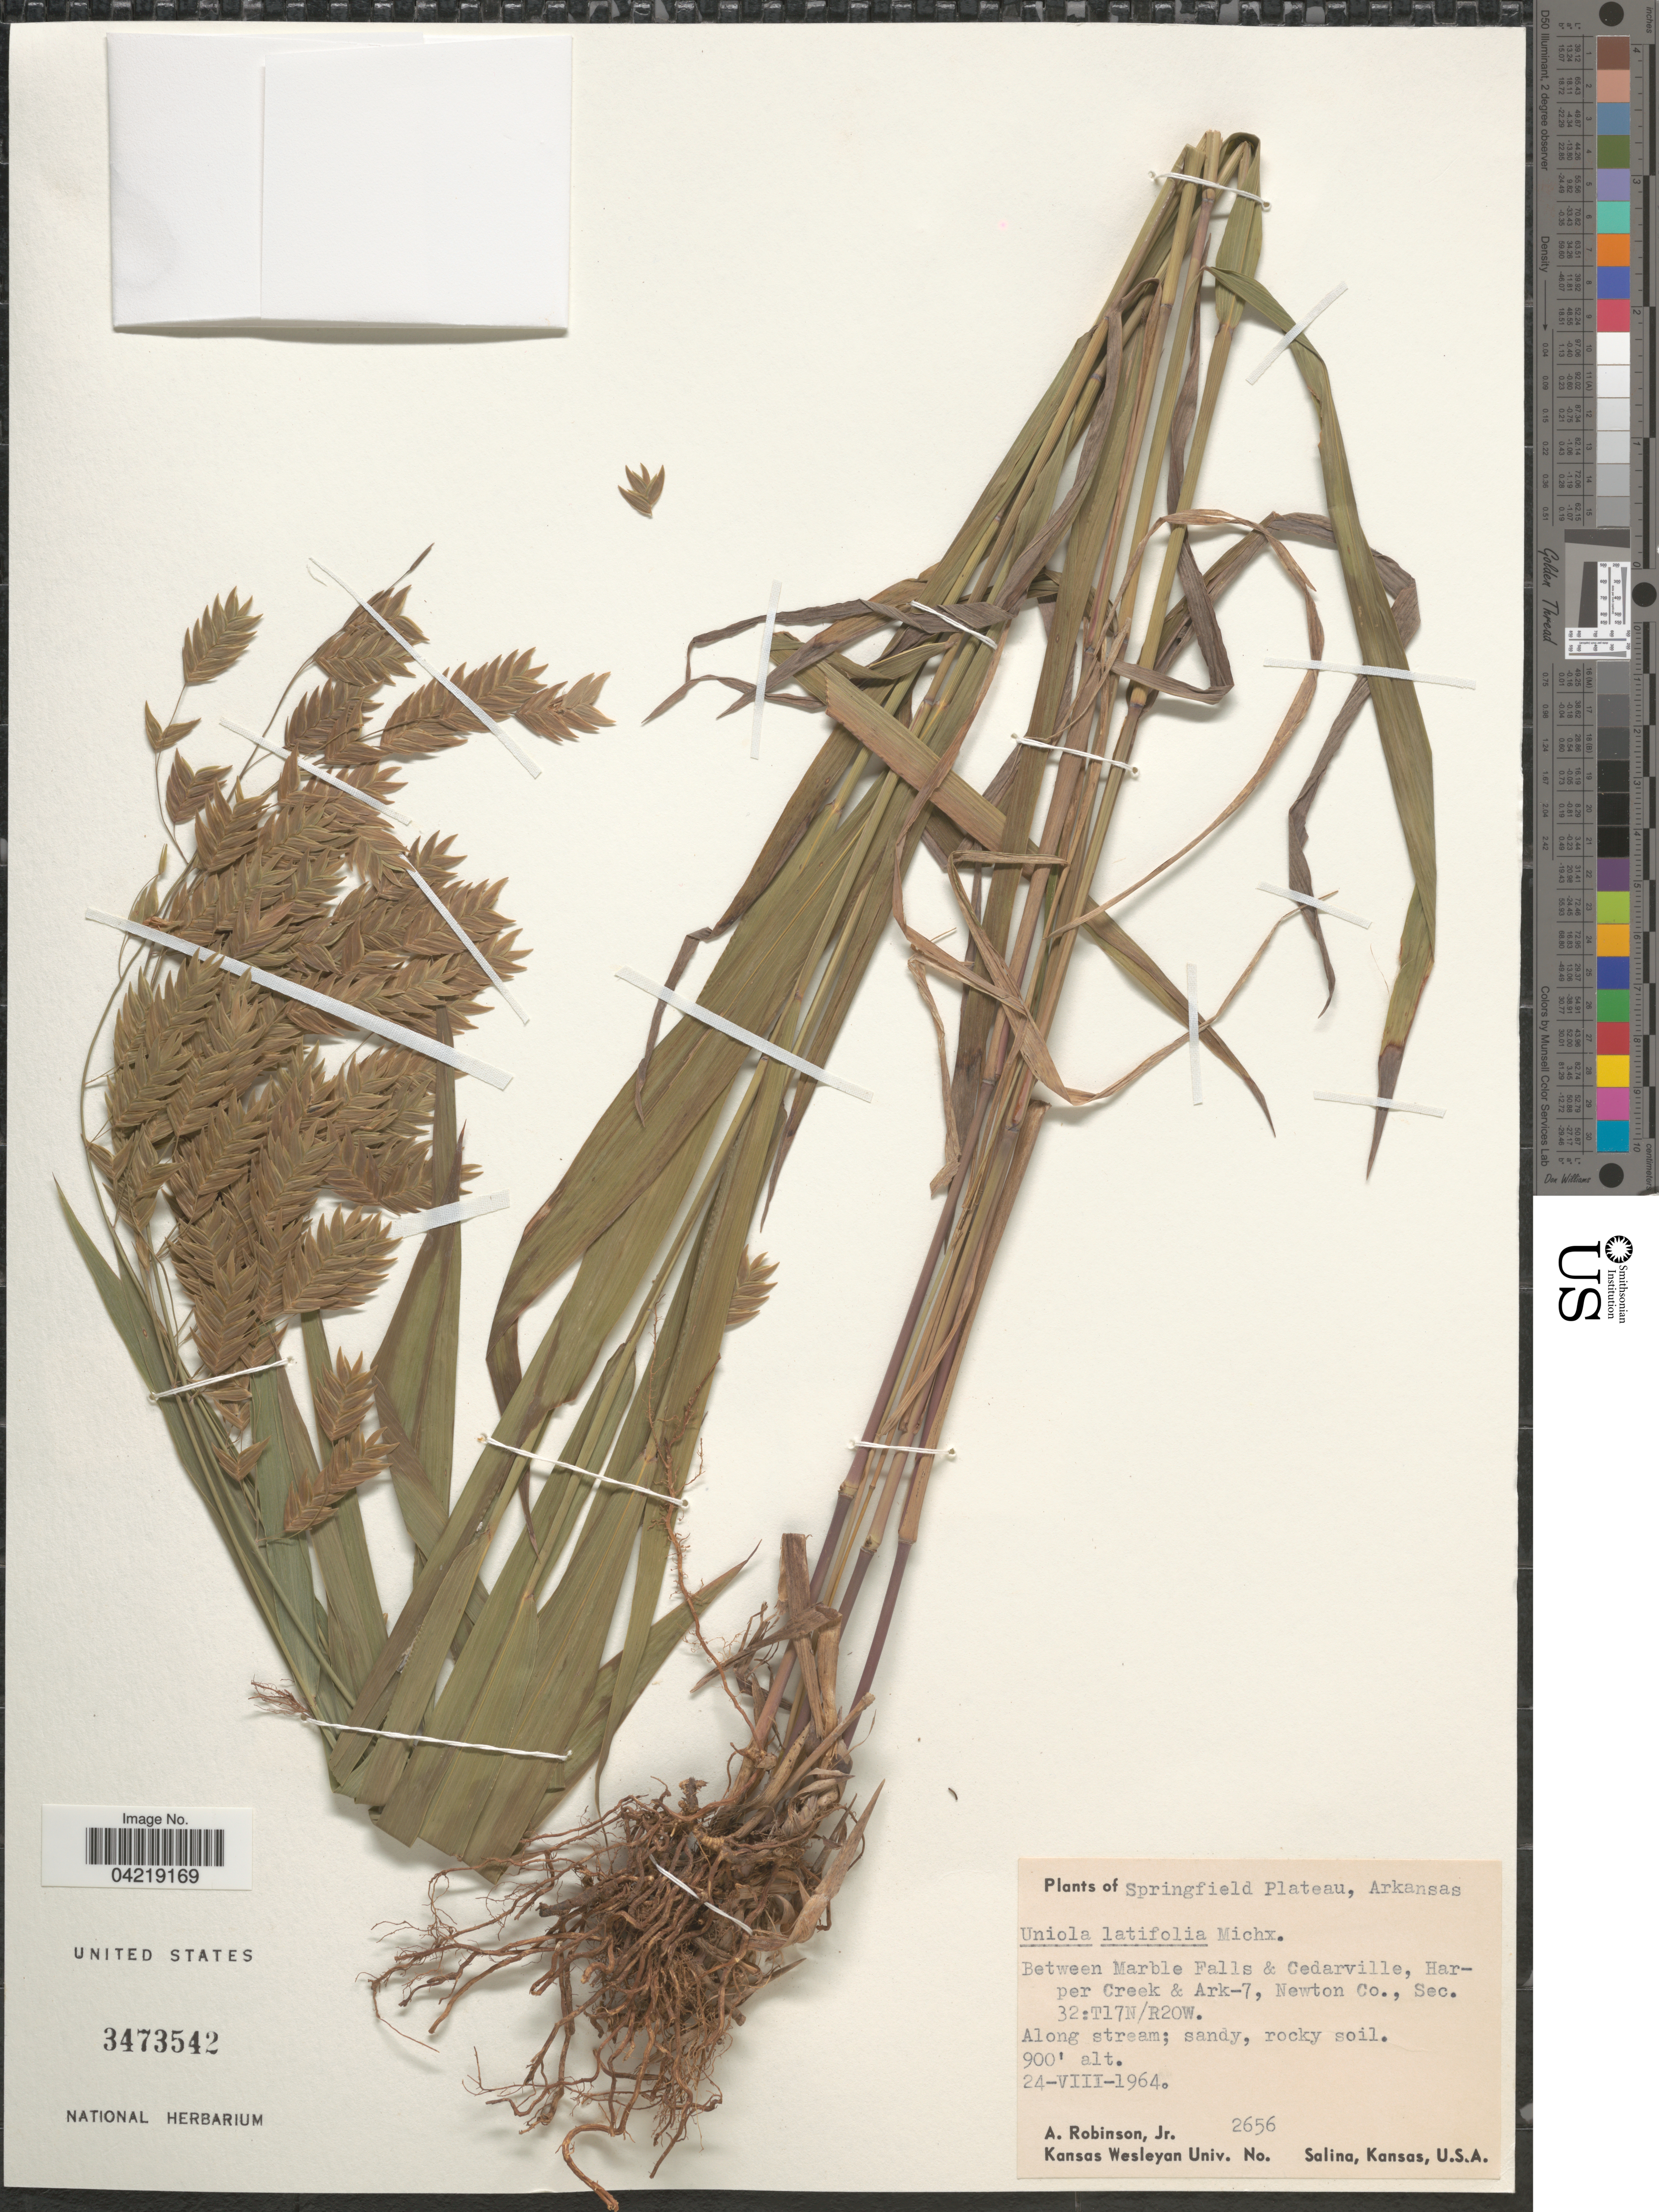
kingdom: Plantae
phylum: Tracheophyta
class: Liliopsida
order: Poales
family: Poaceae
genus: Chasmanthium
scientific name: Chasmanthium latifolium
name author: (Michx.) H.O. Yates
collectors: A. Robinson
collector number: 2656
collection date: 1964-08-24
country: United States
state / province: Arkansas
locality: Springfield Plateau. Between Marble Falls & Cedarville, Harper Creek & Ark-7, Newton Co., Sec. 32:T17N/R20W.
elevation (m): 274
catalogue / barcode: US 3473542